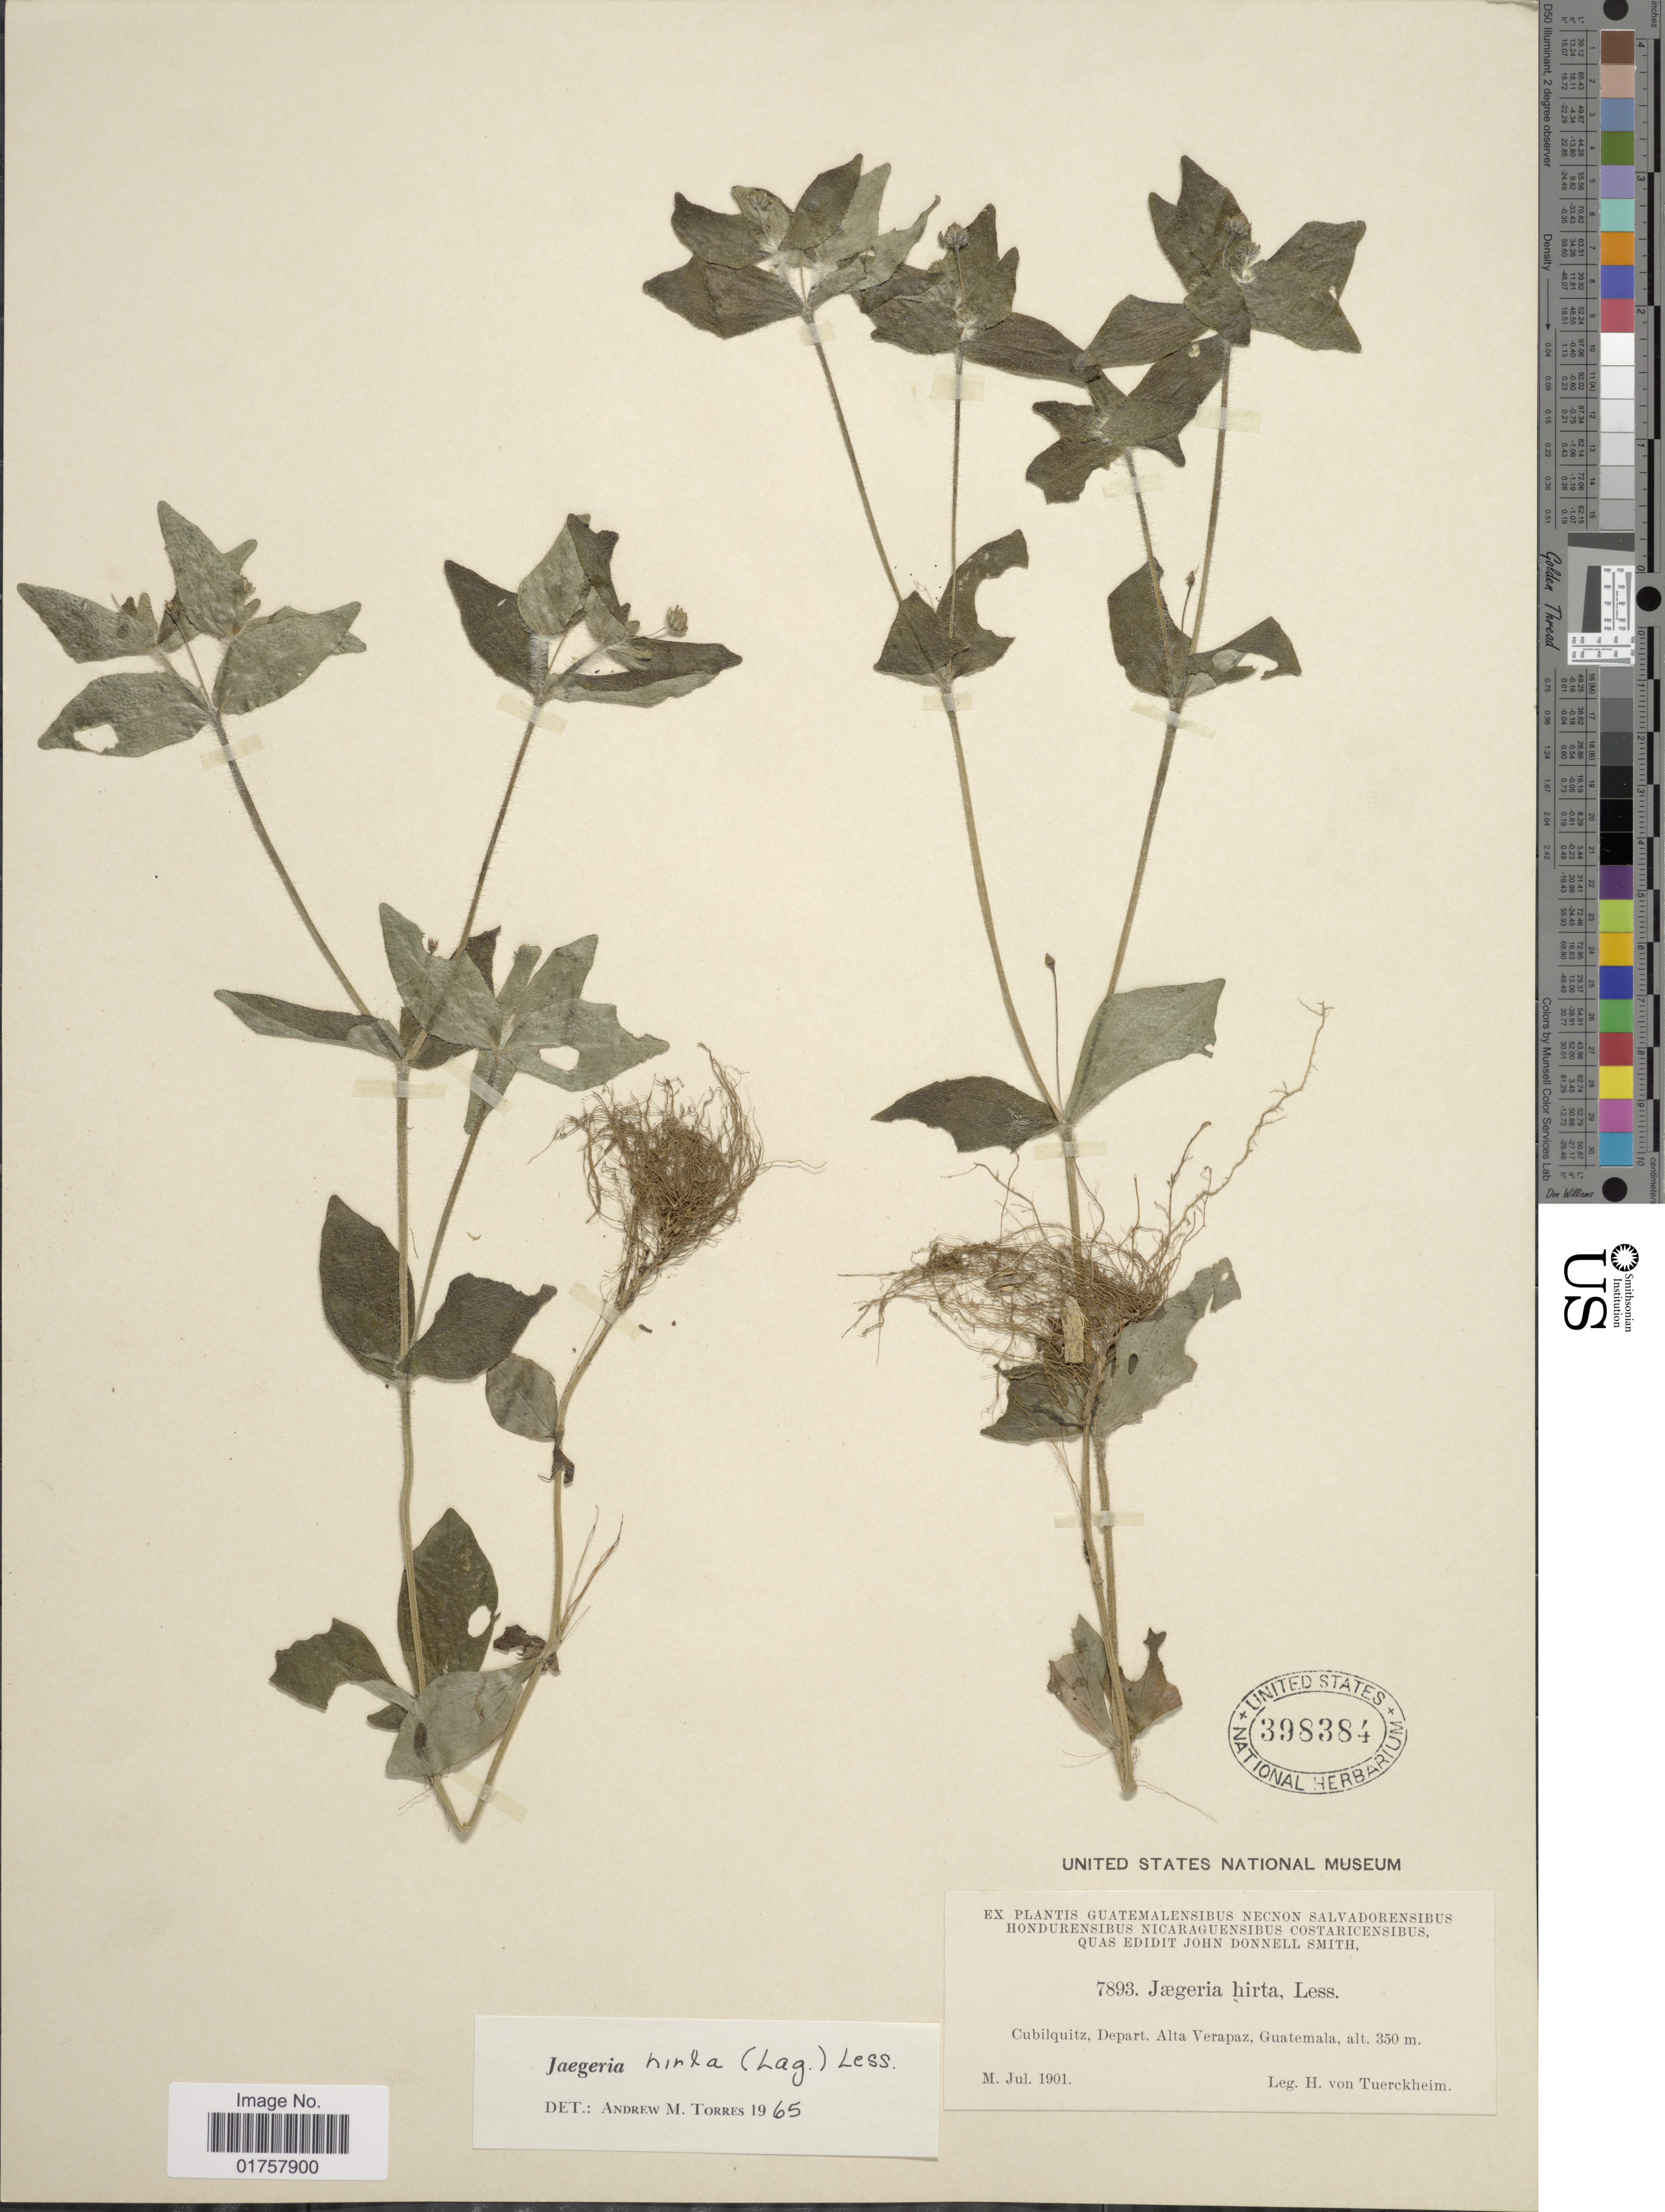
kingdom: Plantae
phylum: Tracheophyta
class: Magnoliopsida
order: Asterales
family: Asteraceae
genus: Jaegeria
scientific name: Jaegeria hirta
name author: (Lag.) Less.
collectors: H. von Tuerckheim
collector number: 7893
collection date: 1901-07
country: Guatemala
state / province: Alta Verapaz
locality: Cubilquitz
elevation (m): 350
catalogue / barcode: US 398384